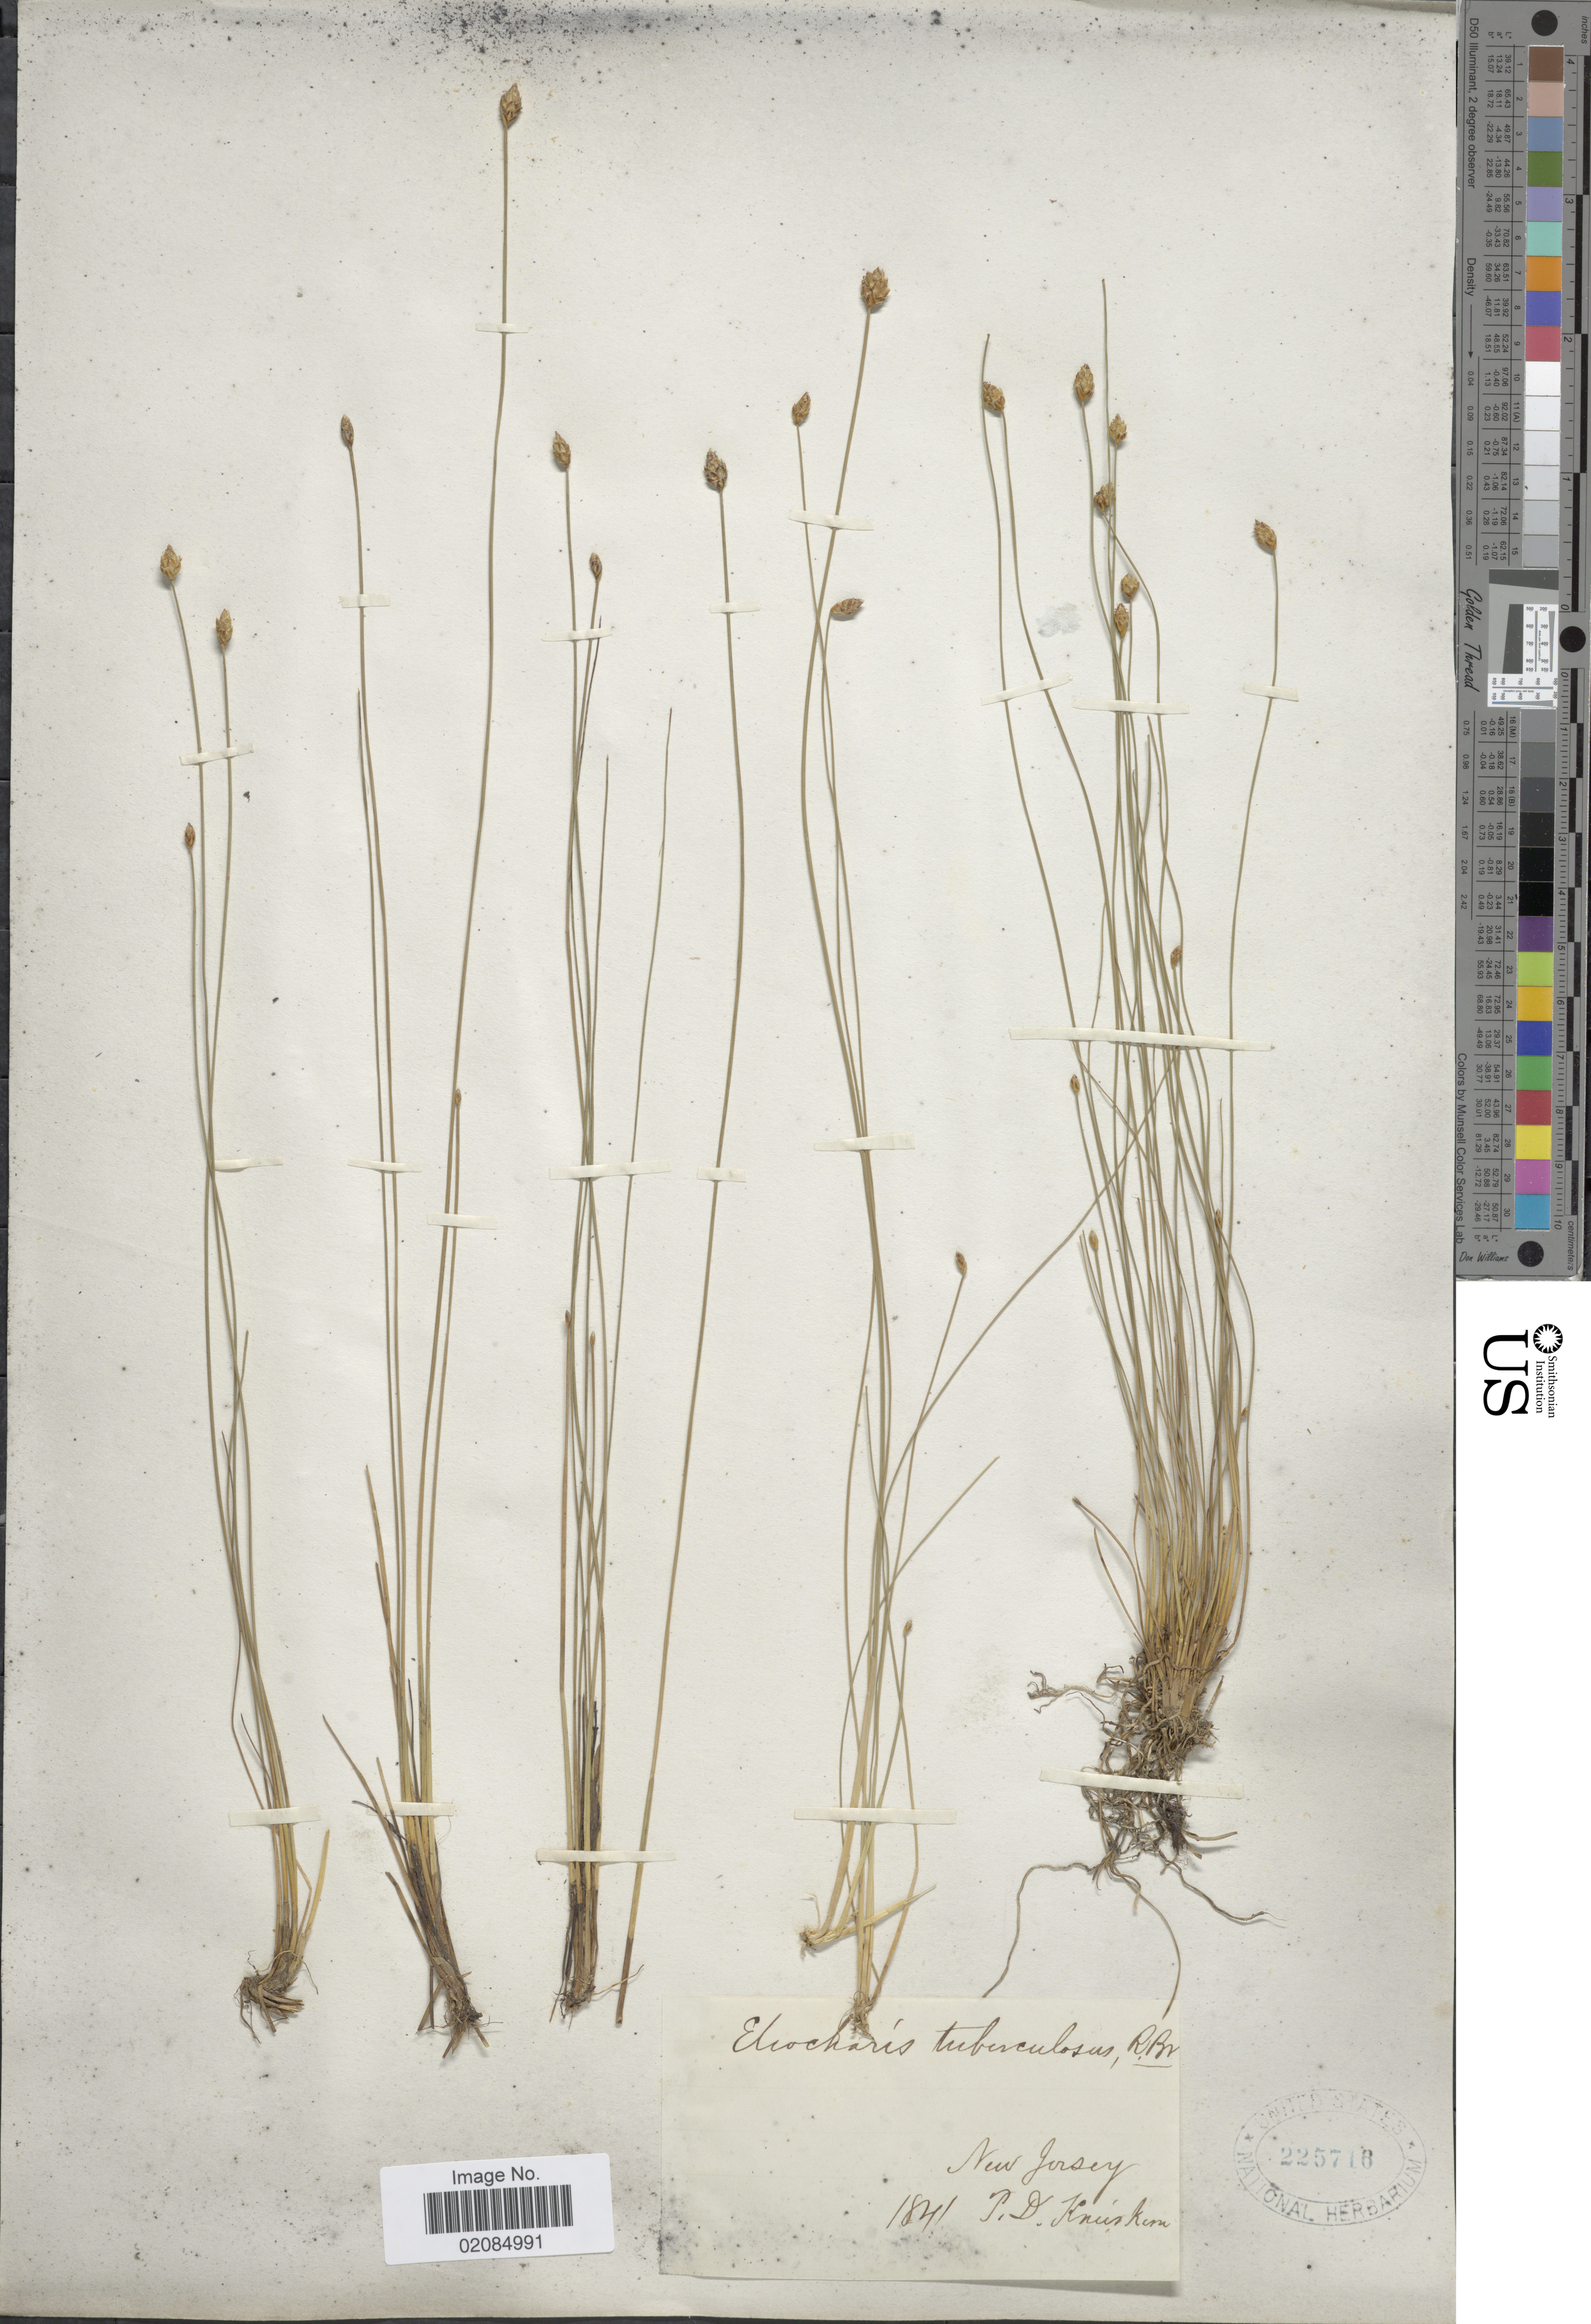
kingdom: Plantae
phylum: Tracheophyta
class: Liliopsida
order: Poales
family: Cyperaceae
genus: Eleocharis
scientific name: Eleocharis tuberculosa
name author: (Michx.) Roem. & Schult.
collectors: P. Kneiskern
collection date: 1841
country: United States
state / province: New Jersey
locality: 225716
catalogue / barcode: US 225716